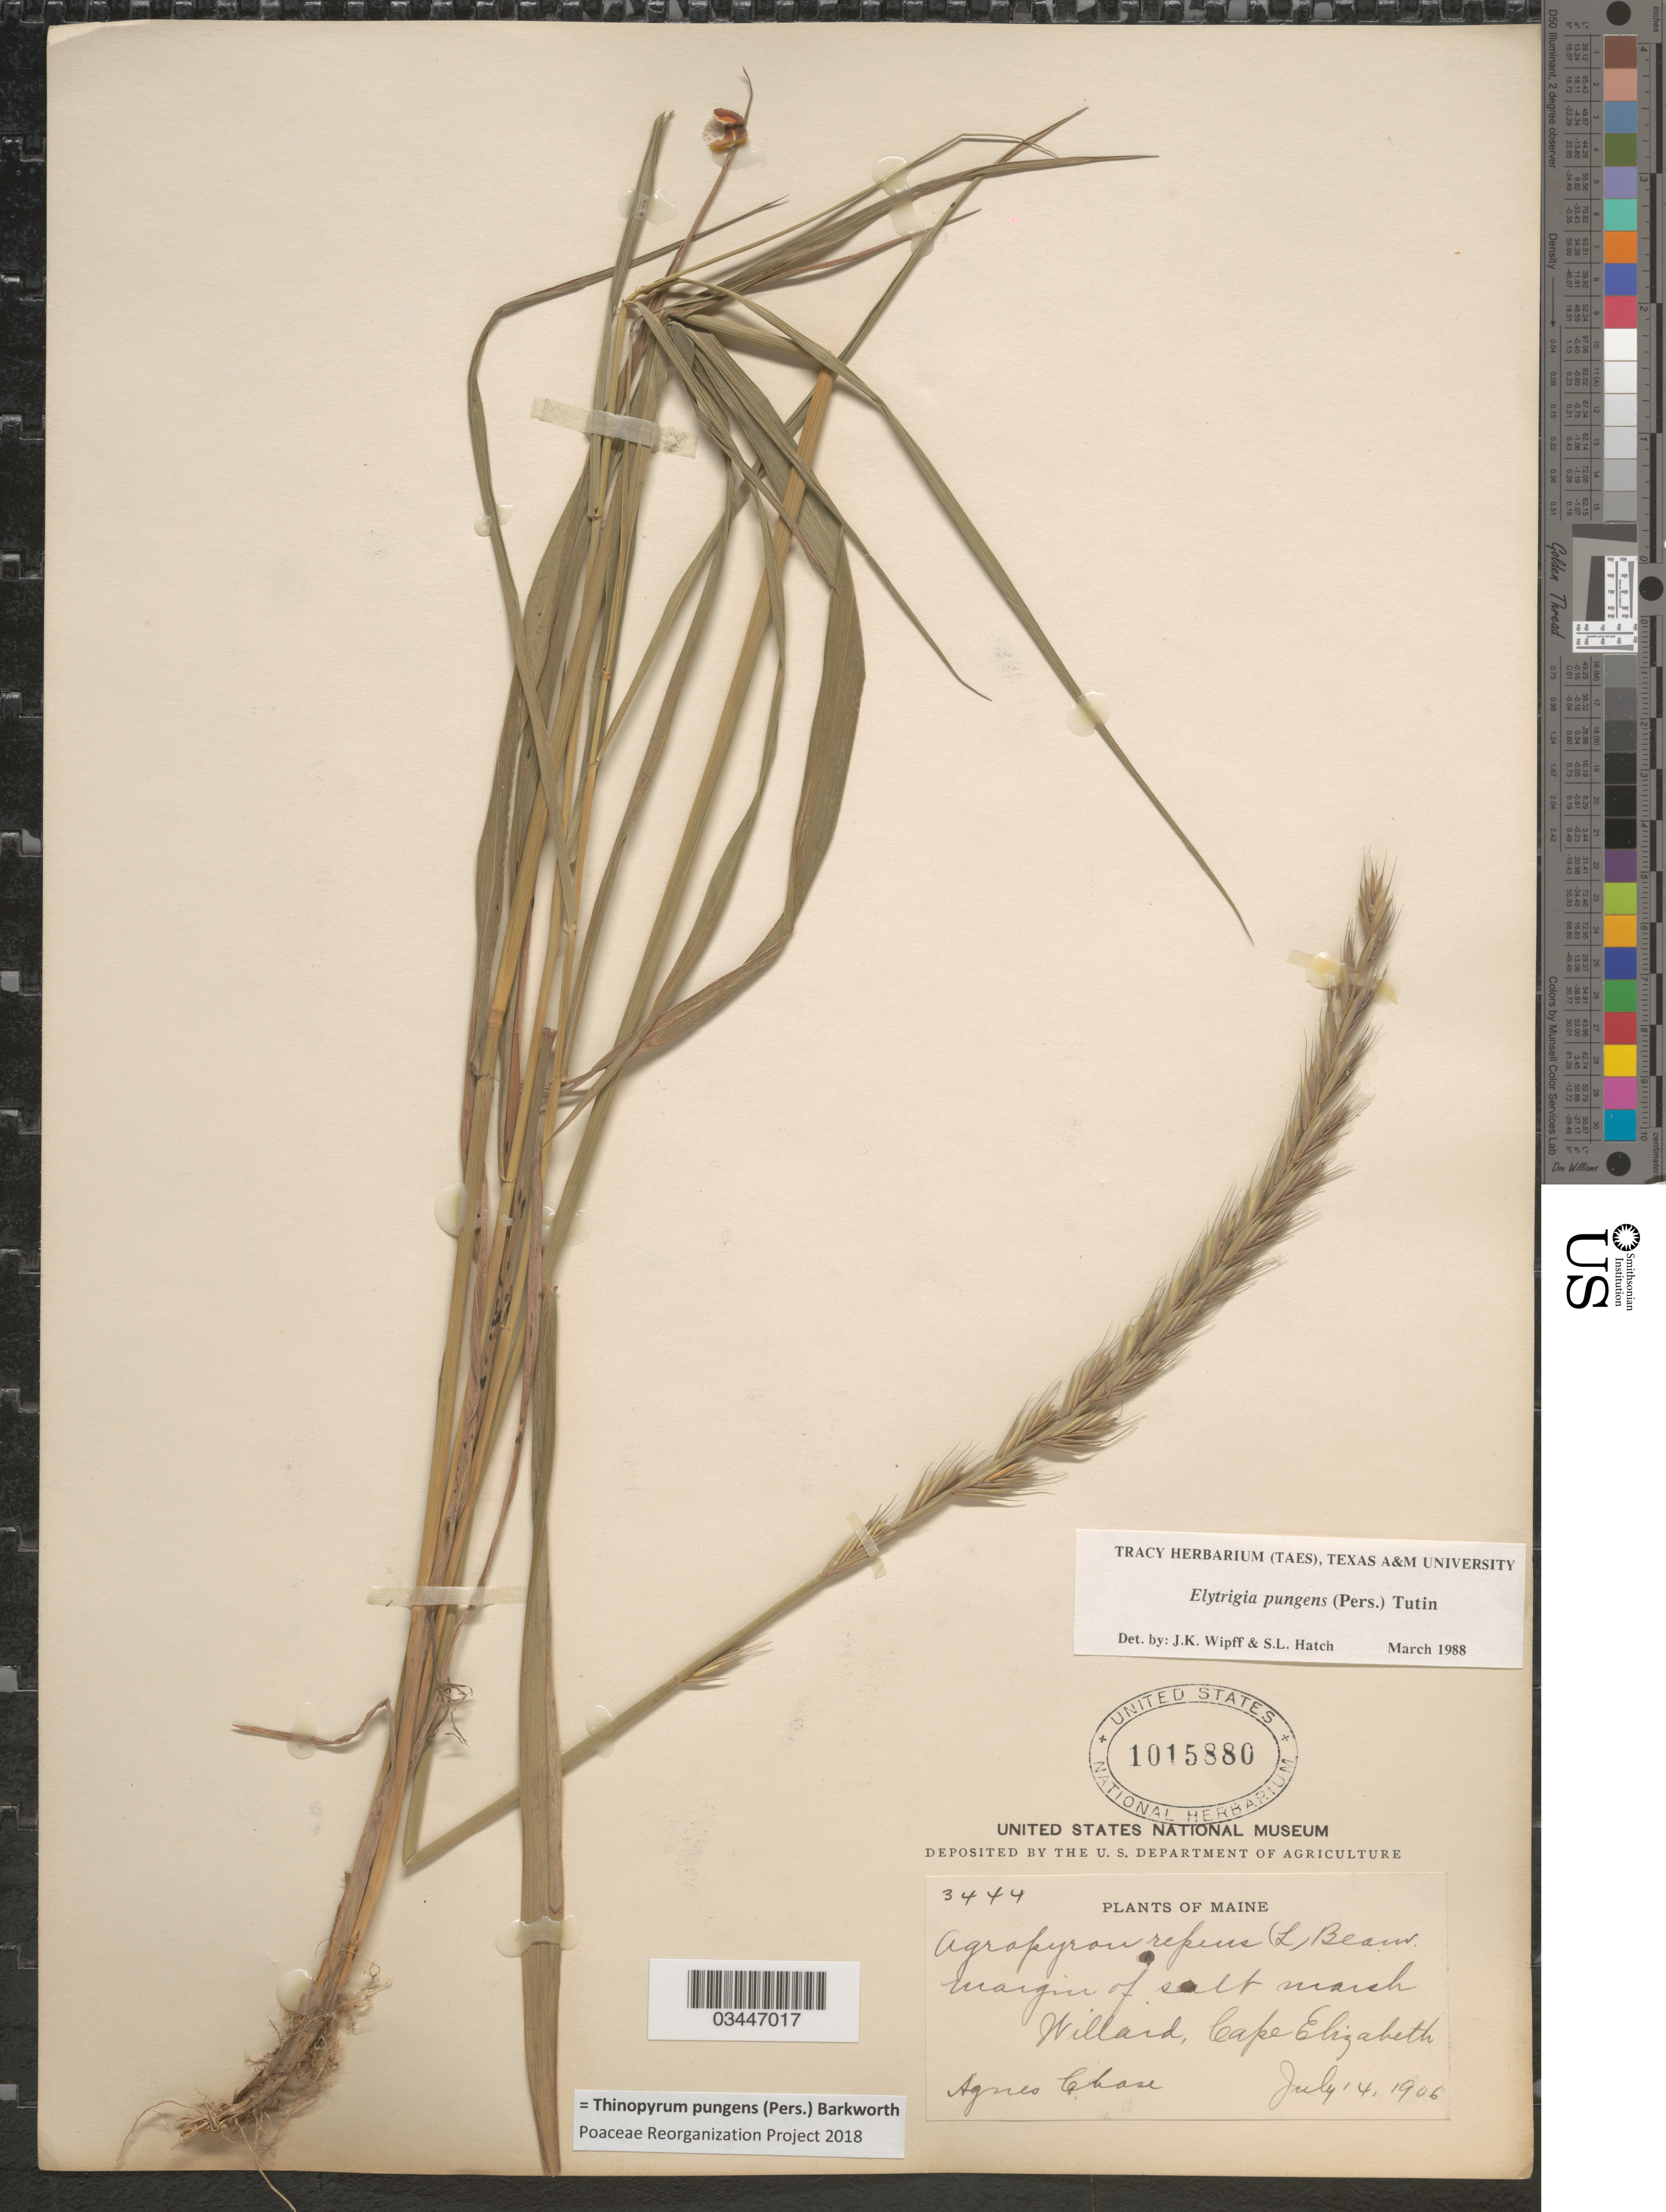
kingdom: Plantae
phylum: Tracheophyta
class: Liliopsida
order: Poales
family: Poaceae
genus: Thinopyrum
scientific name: Thinopyrum pungens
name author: (Pers.) Barkworth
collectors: A. Chase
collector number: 3444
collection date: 1906-07-14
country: United States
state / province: Maine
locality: Margin of salt marsh. Willard, Cape Elizabeth.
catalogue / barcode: US 1015880